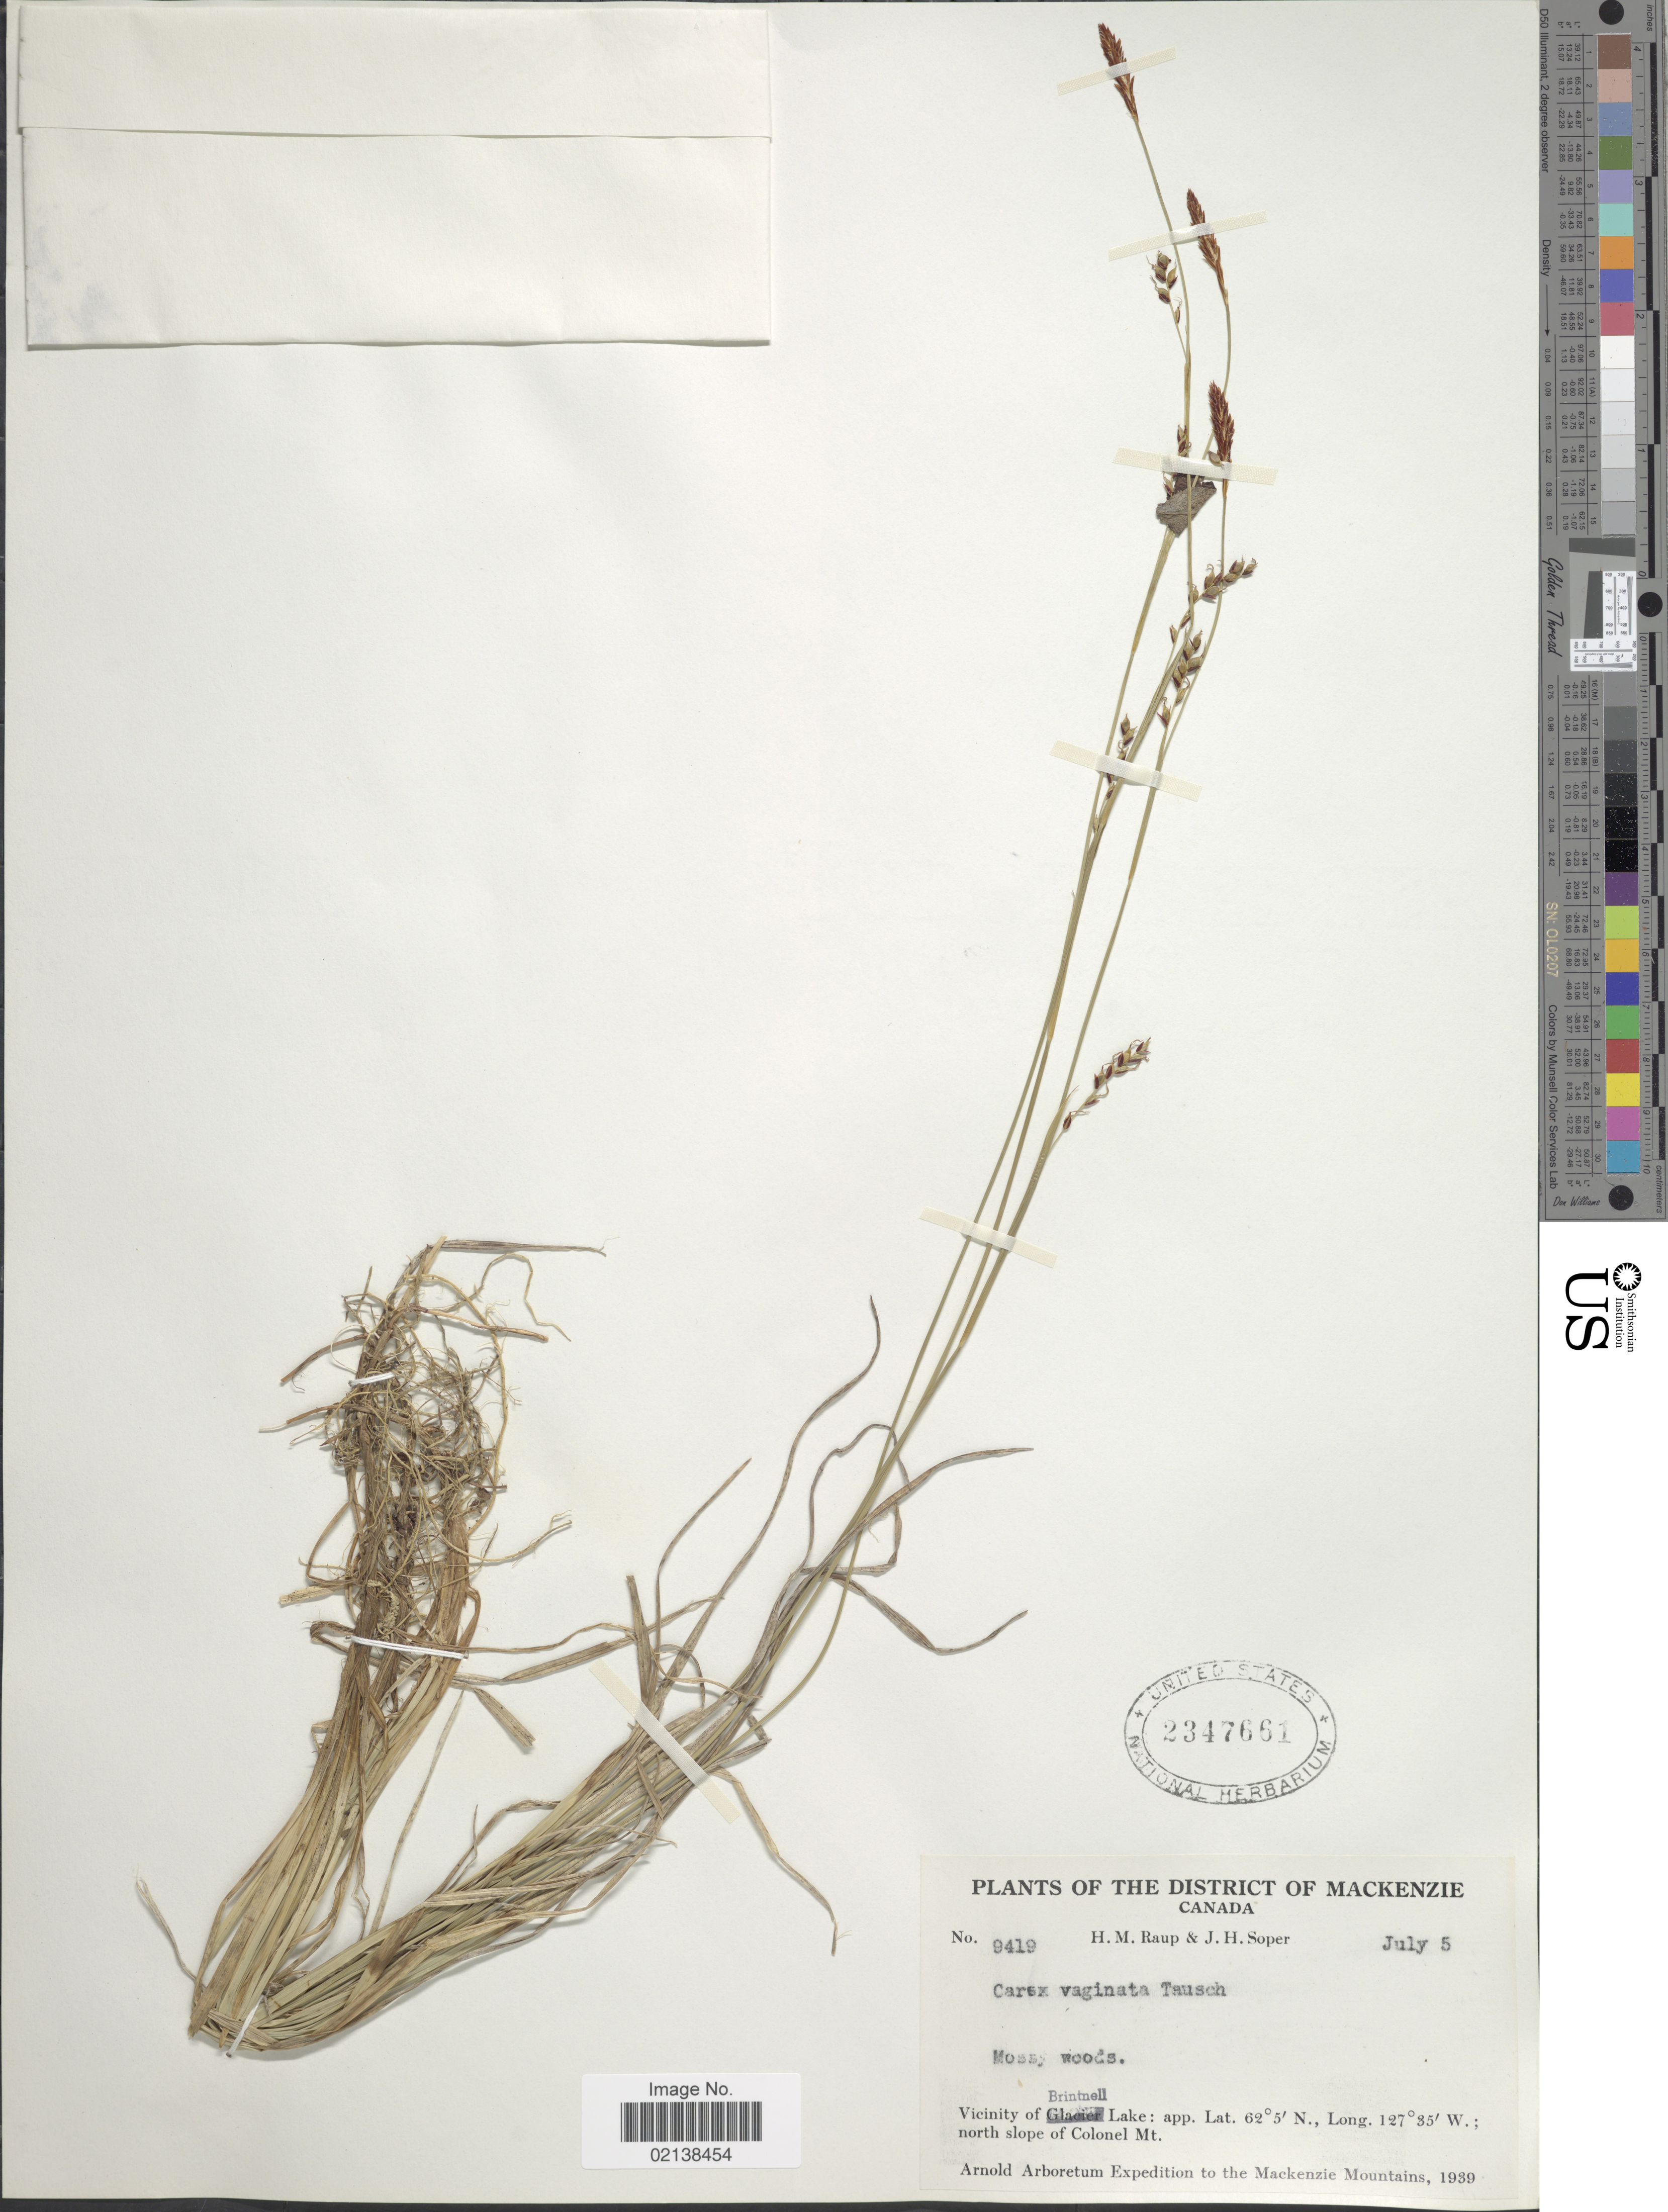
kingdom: Plantae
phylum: Tracheophyta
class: Liliopsida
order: Poales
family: Cyperaceae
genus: Carex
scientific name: Carex vaginata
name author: Tausch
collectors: H. Raup & J. H. Soper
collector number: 9419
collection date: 1939-07-05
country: Canada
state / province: British Columbia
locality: District of Mackenzie, vicinity of Brintnell Lake, north slope of Colonel Mt.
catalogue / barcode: US 2347661